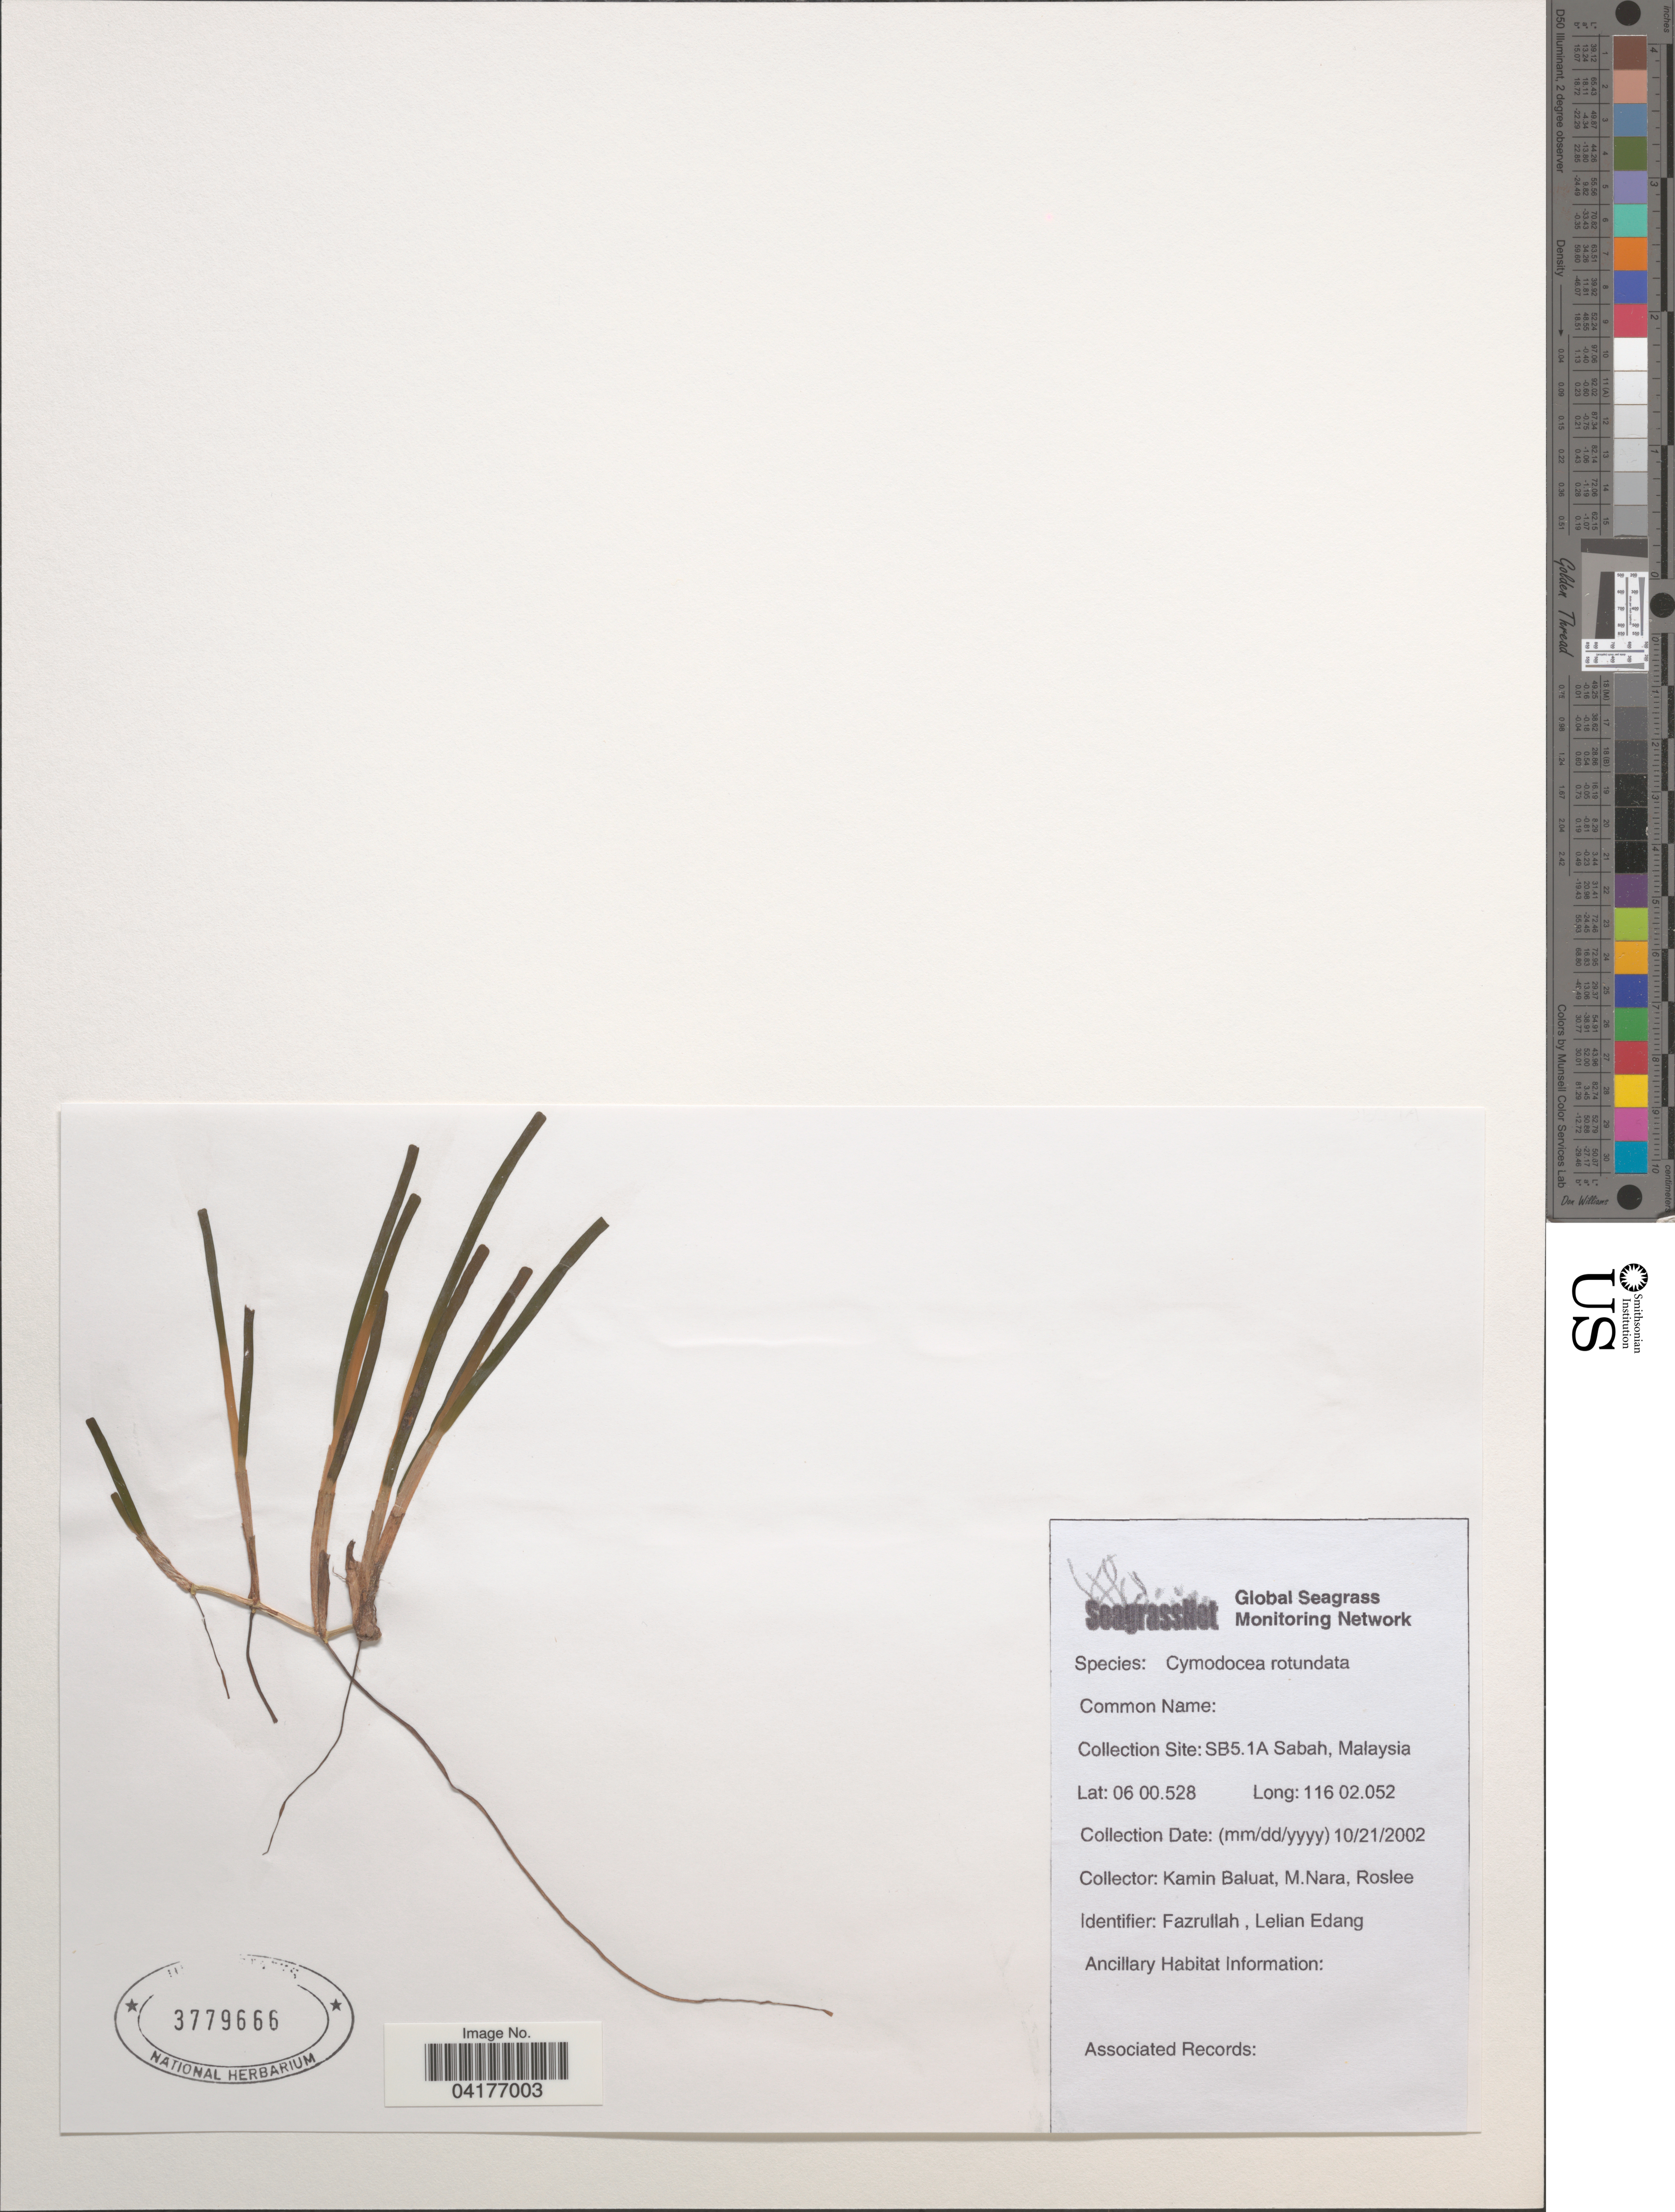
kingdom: Plantae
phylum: Tracheophyta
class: Liliopsida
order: Alismatales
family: Cymodoceaceae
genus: Cymodocea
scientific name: Cymodocea rotundata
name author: Asch. & Schweinf.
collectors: K. Baluat, M. Nara & Roslee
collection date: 2002-10-21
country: Malaysia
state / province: Sabah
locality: Collection Site: SB5.1A Sabah, Malaysia.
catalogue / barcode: US 3779666